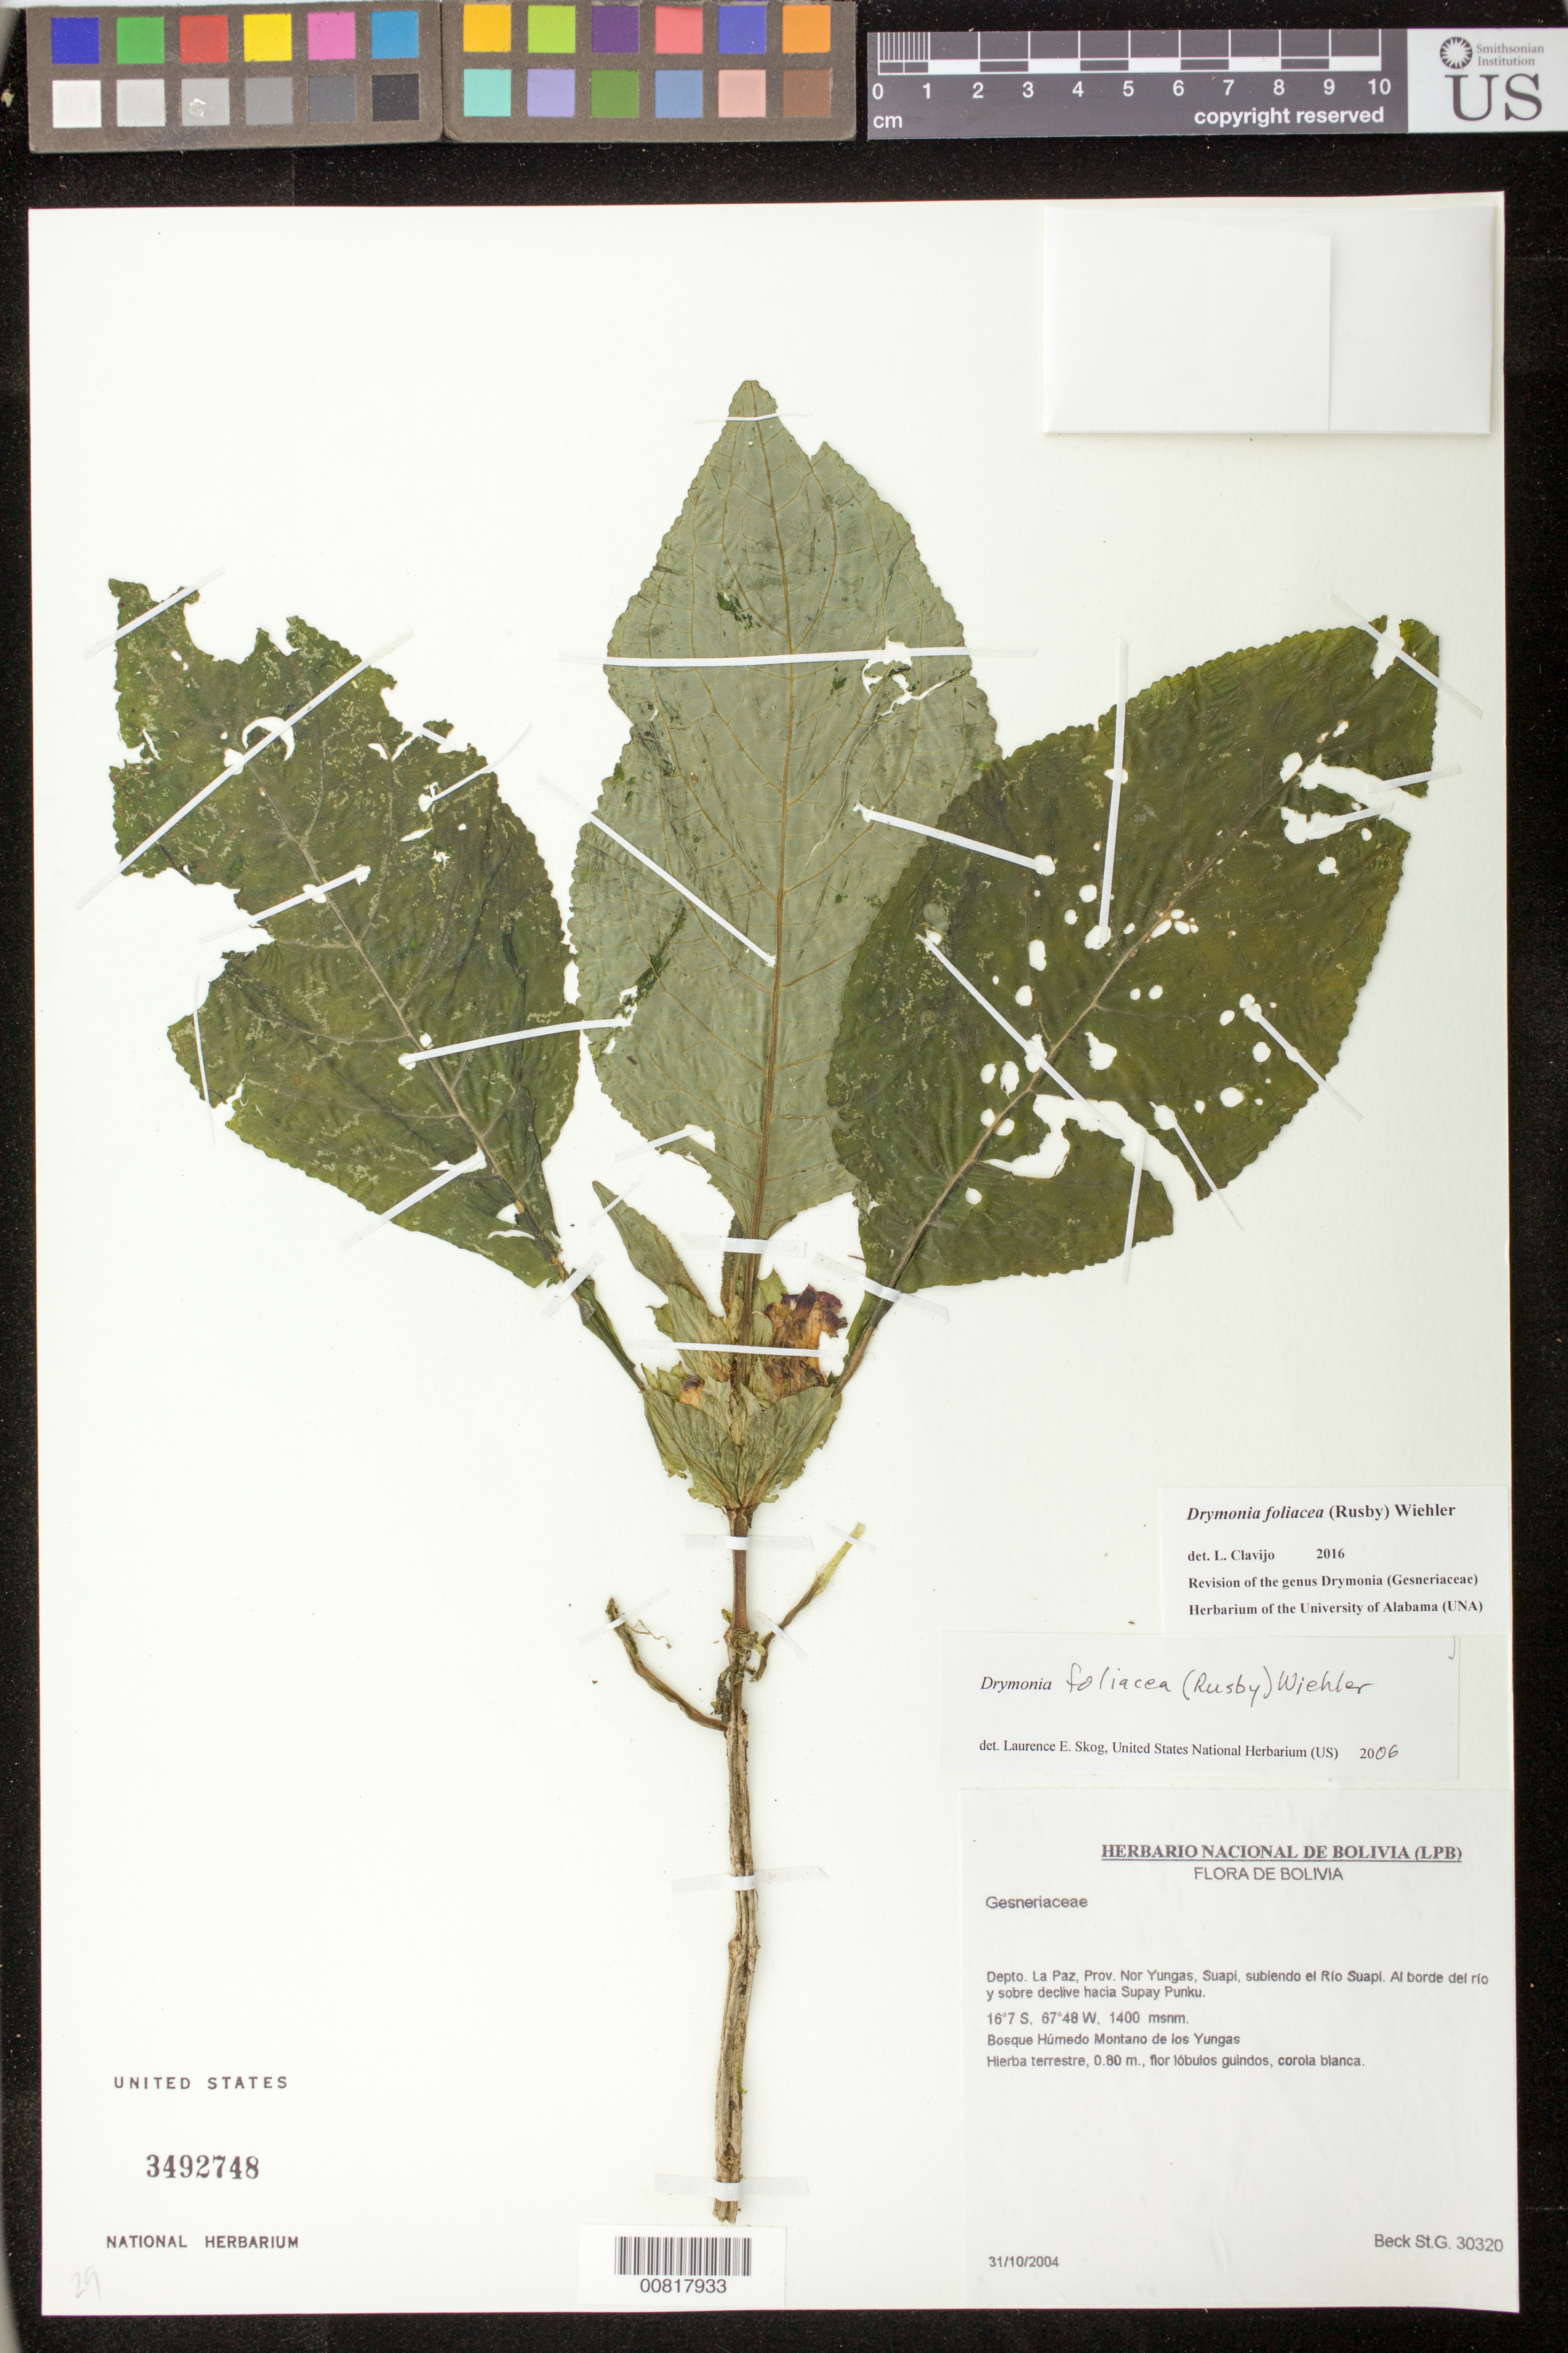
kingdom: Plantae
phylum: Tracheophyta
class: Magnoliopsida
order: Lamiales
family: Gesneriaceae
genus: Drymonia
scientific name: Drymonia foliacea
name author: (Rusby) Wiehler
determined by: Skog, Laurence E.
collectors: S. G. Beck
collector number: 30320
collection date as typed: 31 Oct 2004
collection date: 2004-10-31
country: Bolivia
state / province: La Paz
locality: Depto. La Paz, Prov. Nor Yungas, Suapi, subiendo el Rio Suapi. Al borde del rio y sobre declive hacia Supay Punku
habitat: Bosque humedo montano de los Yungas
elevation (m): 1400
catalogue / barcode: US 3492748